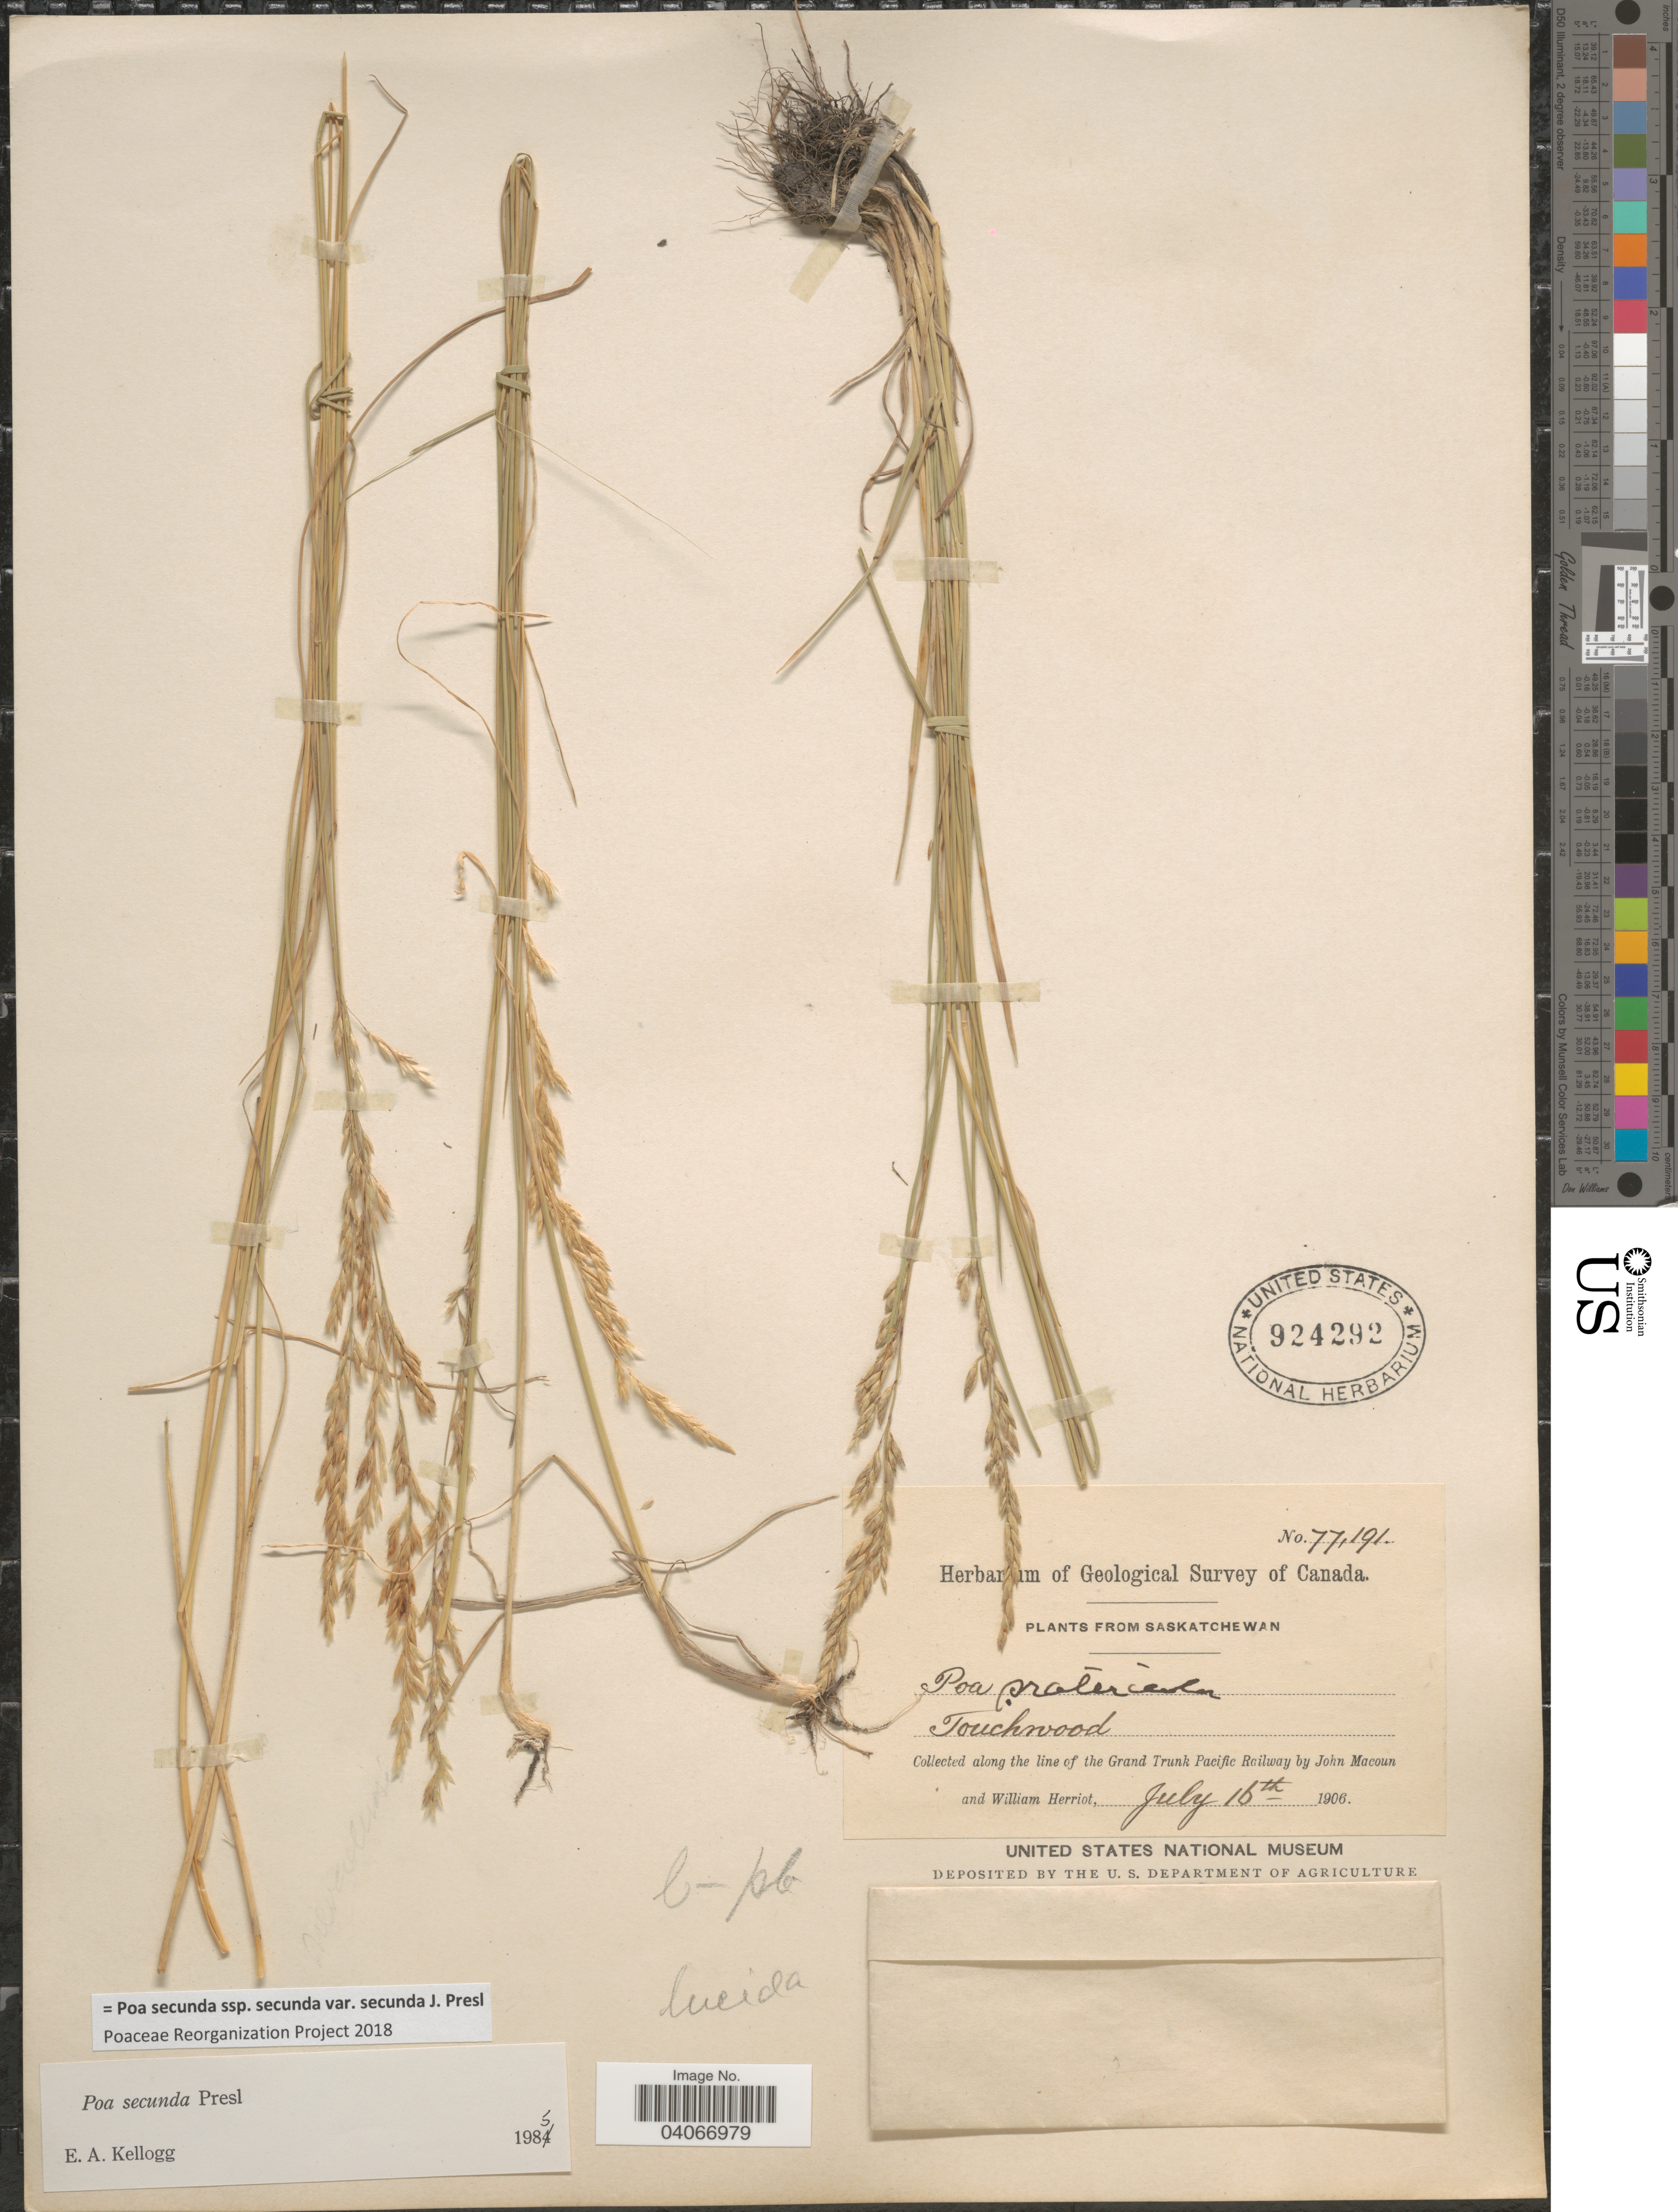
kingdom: Plantae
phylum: Tracheophyta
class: Liliopsida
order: Poales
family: Poaceae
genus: Poa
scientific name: Poa secunda subsp. secunda var. secunda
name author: J. Presl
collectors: J. Macoun & W. Herriot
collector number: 77191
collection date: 1906-07-15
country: Canada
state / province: Saskatchewan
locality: Touchwood. Along the line of the Grand Trunk Pacific Railway.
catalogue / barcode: US 924292